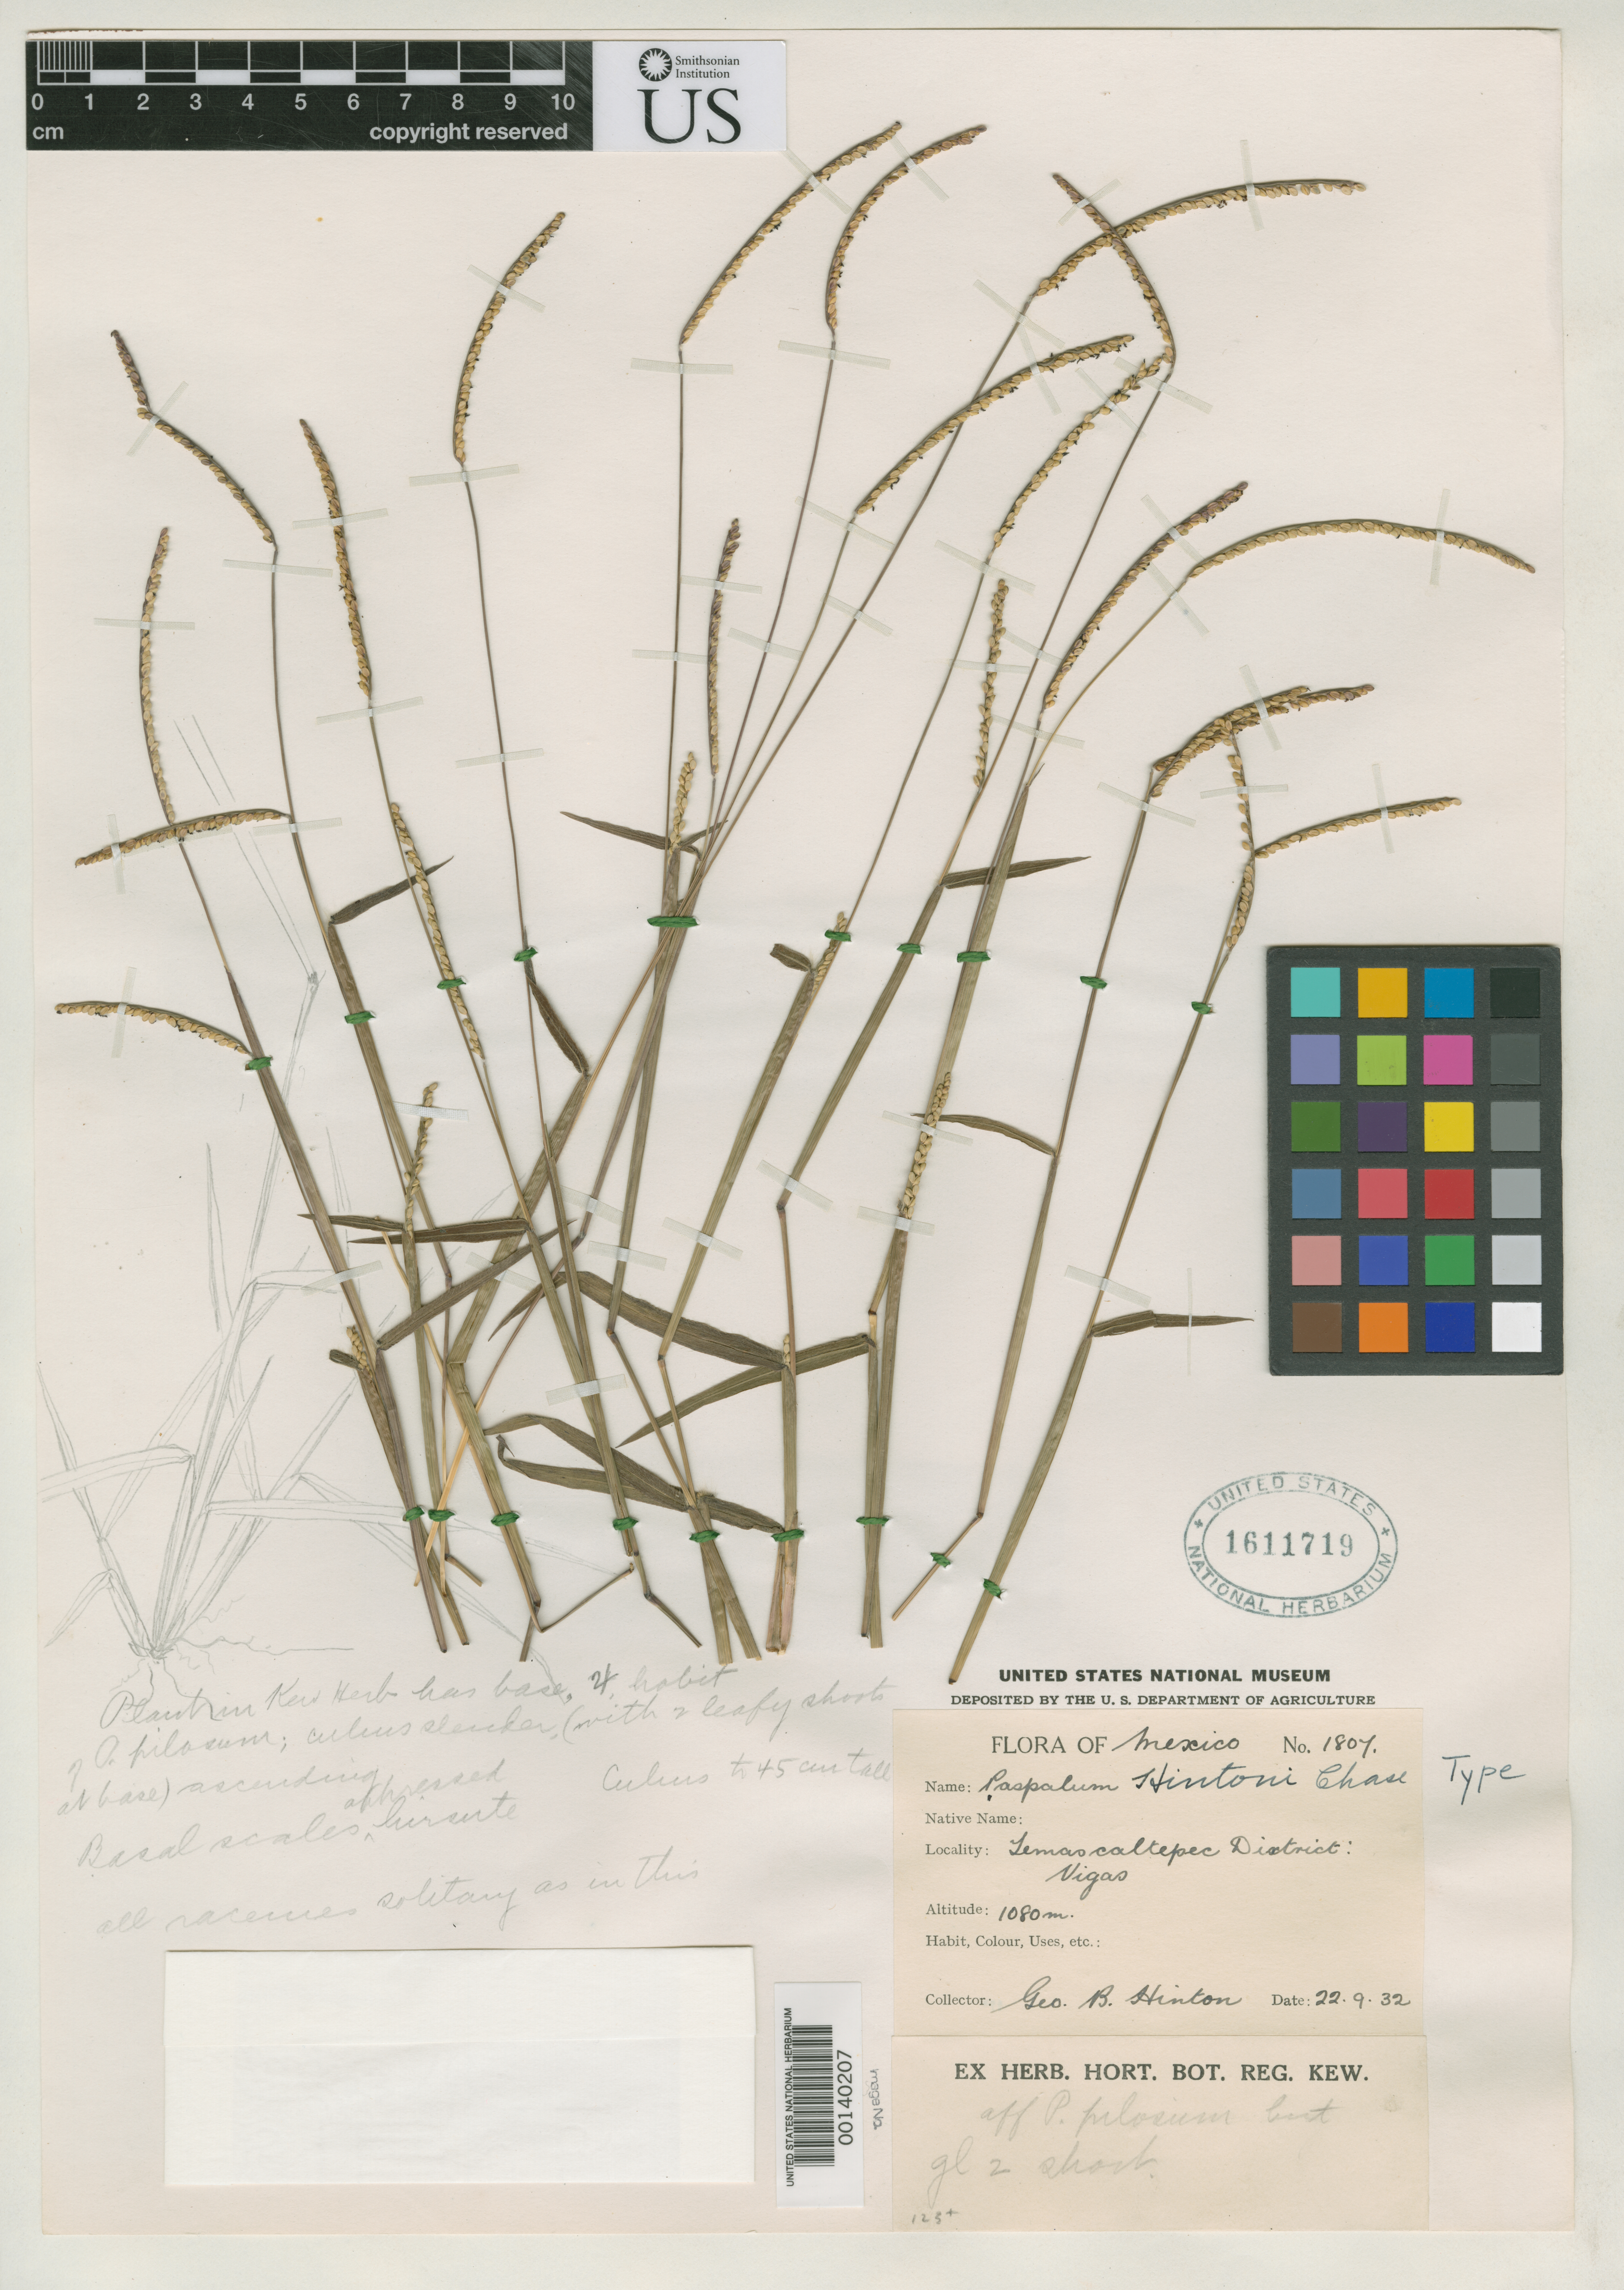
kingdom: Plantae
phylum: Tracheophyta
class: Liliopsida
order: Poales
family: Poaceae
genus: Paspalum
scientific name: Paspalum hintonii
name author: Chase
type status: Holotype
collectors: G. B. Hinton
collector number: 1807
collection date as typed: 22 Sep 1932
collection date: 1932-09-22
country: Mexico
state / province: México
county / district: Temascaltepec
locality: Vigas.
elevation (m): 1080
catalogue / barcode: US 1611719